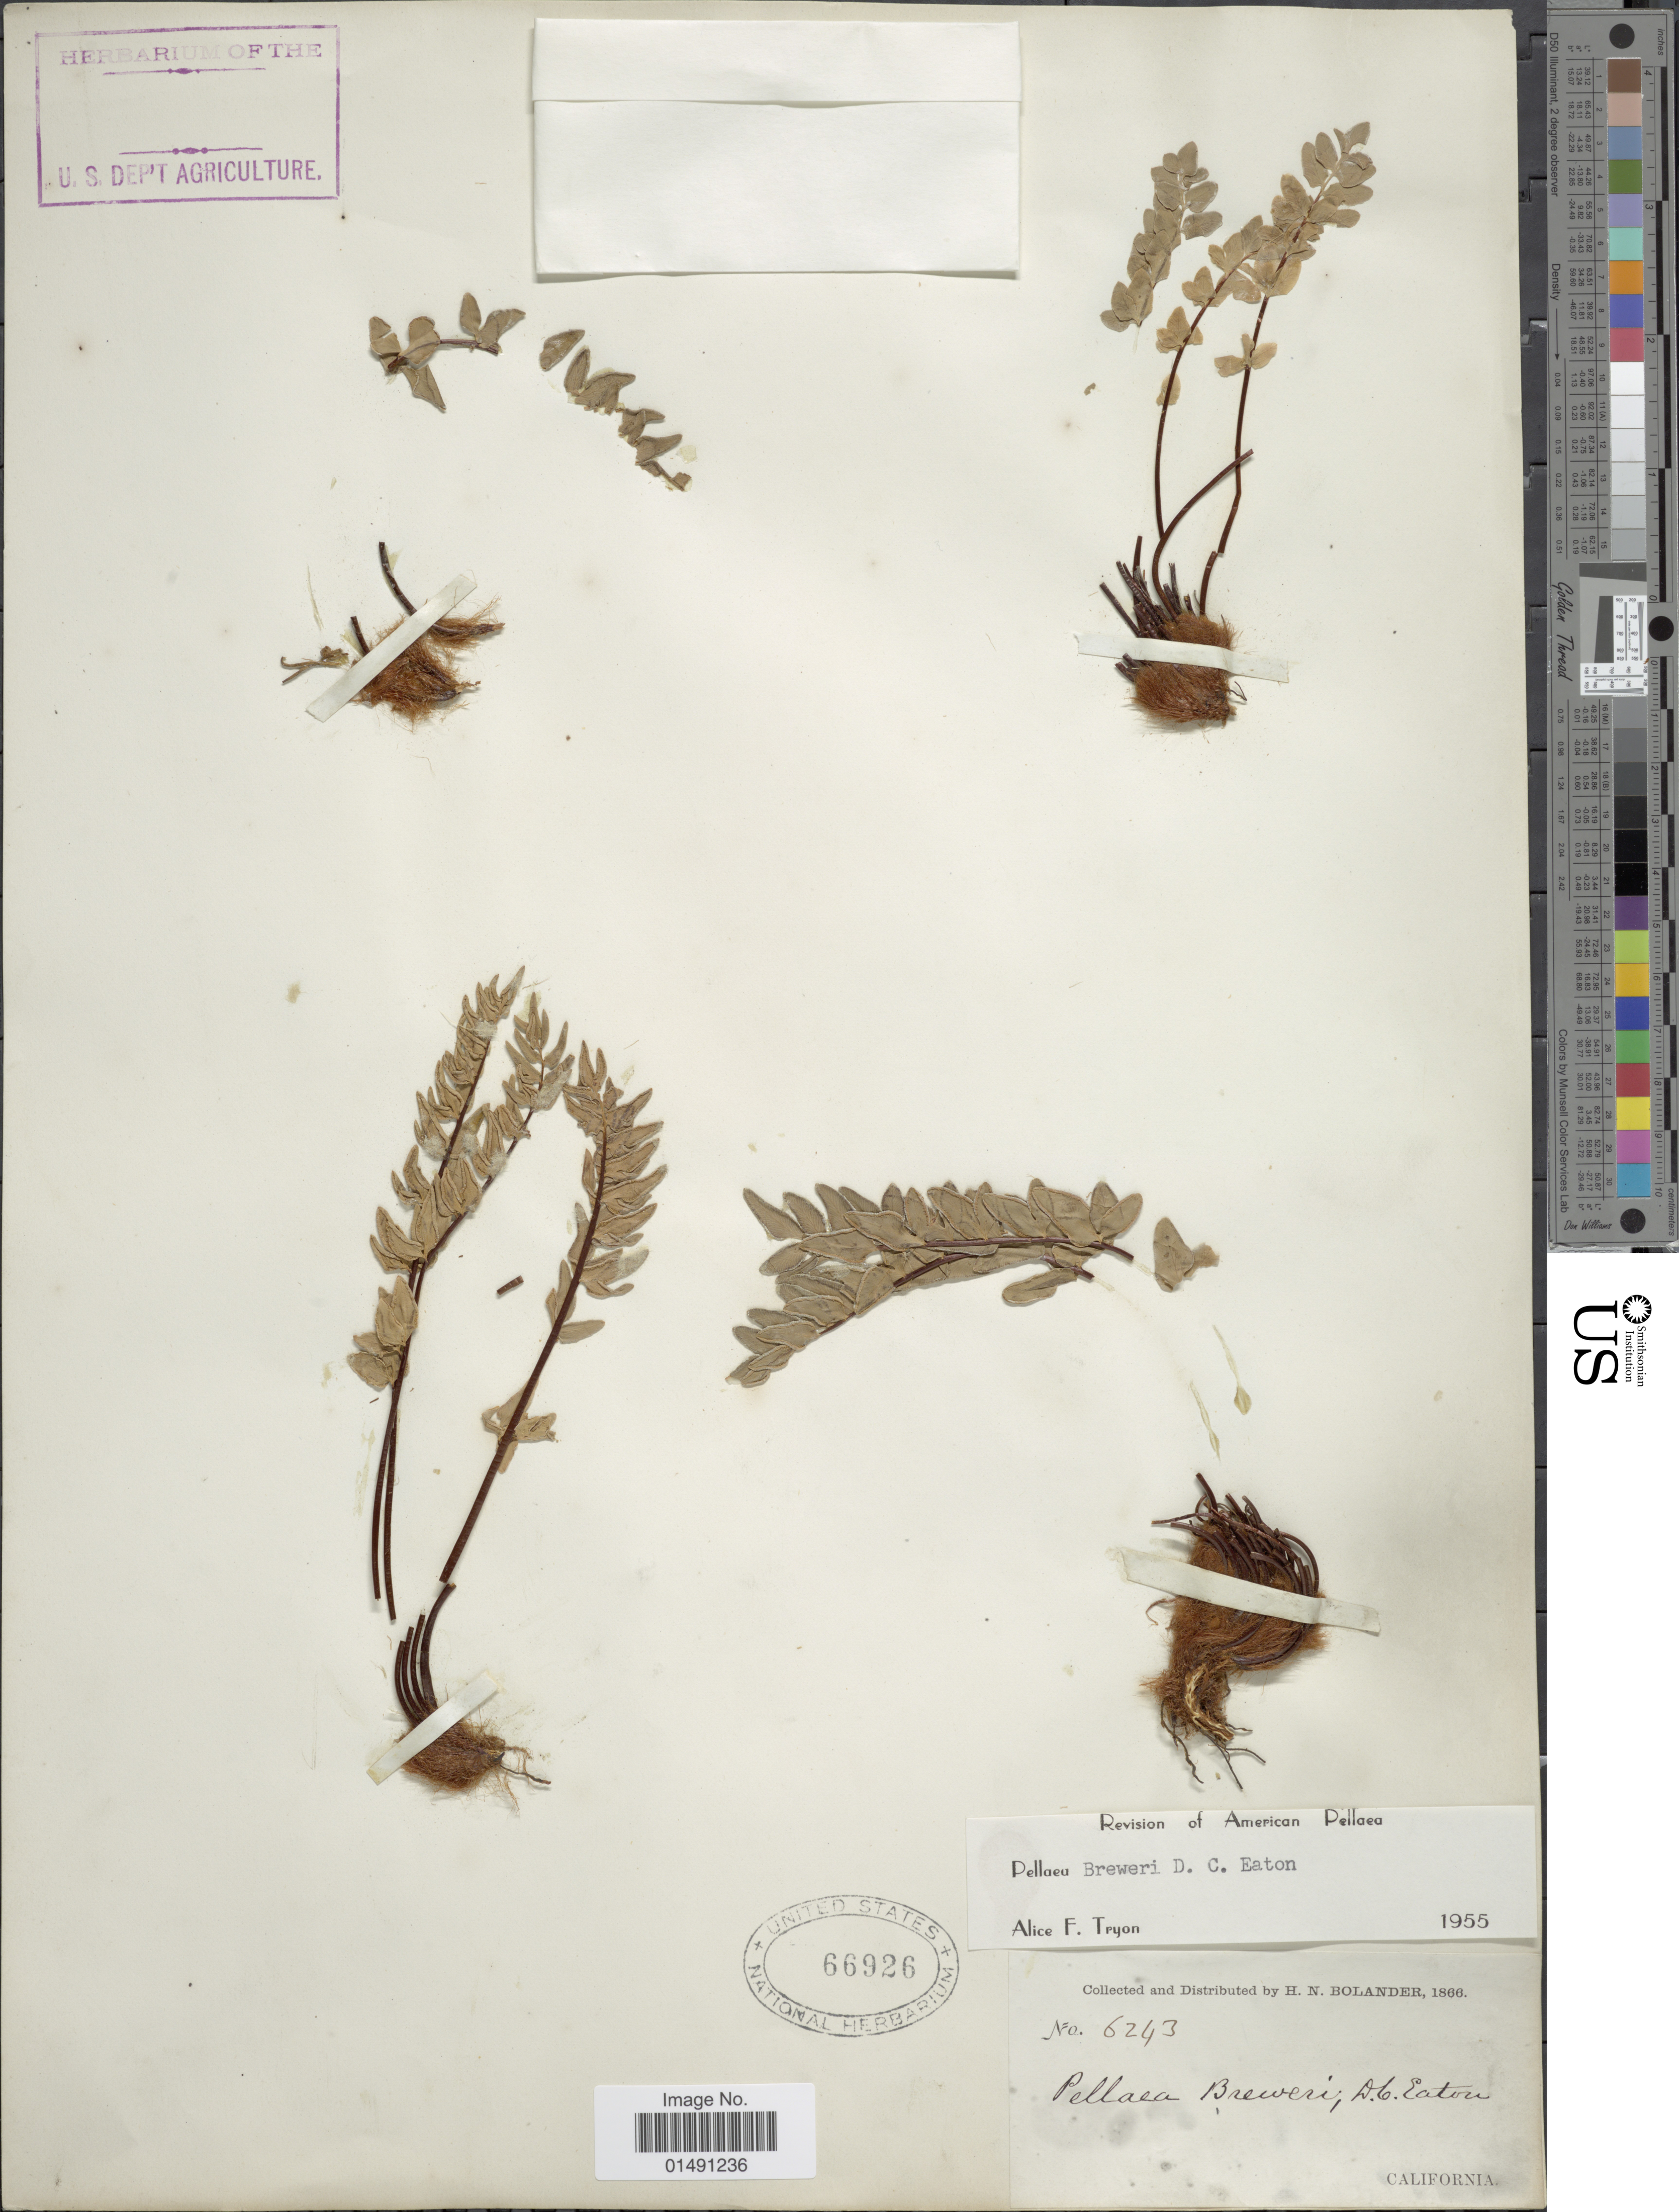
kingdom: Plantae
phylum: Tracheophyta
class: Polypodiopsida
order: Polypodiales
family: Pteridaceae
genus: Pellaea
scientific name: Pellaea breweri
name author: D.C. Eaton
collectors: H. Bolander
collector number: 6243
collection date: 1866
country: United States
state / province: California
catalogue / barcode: US 66926